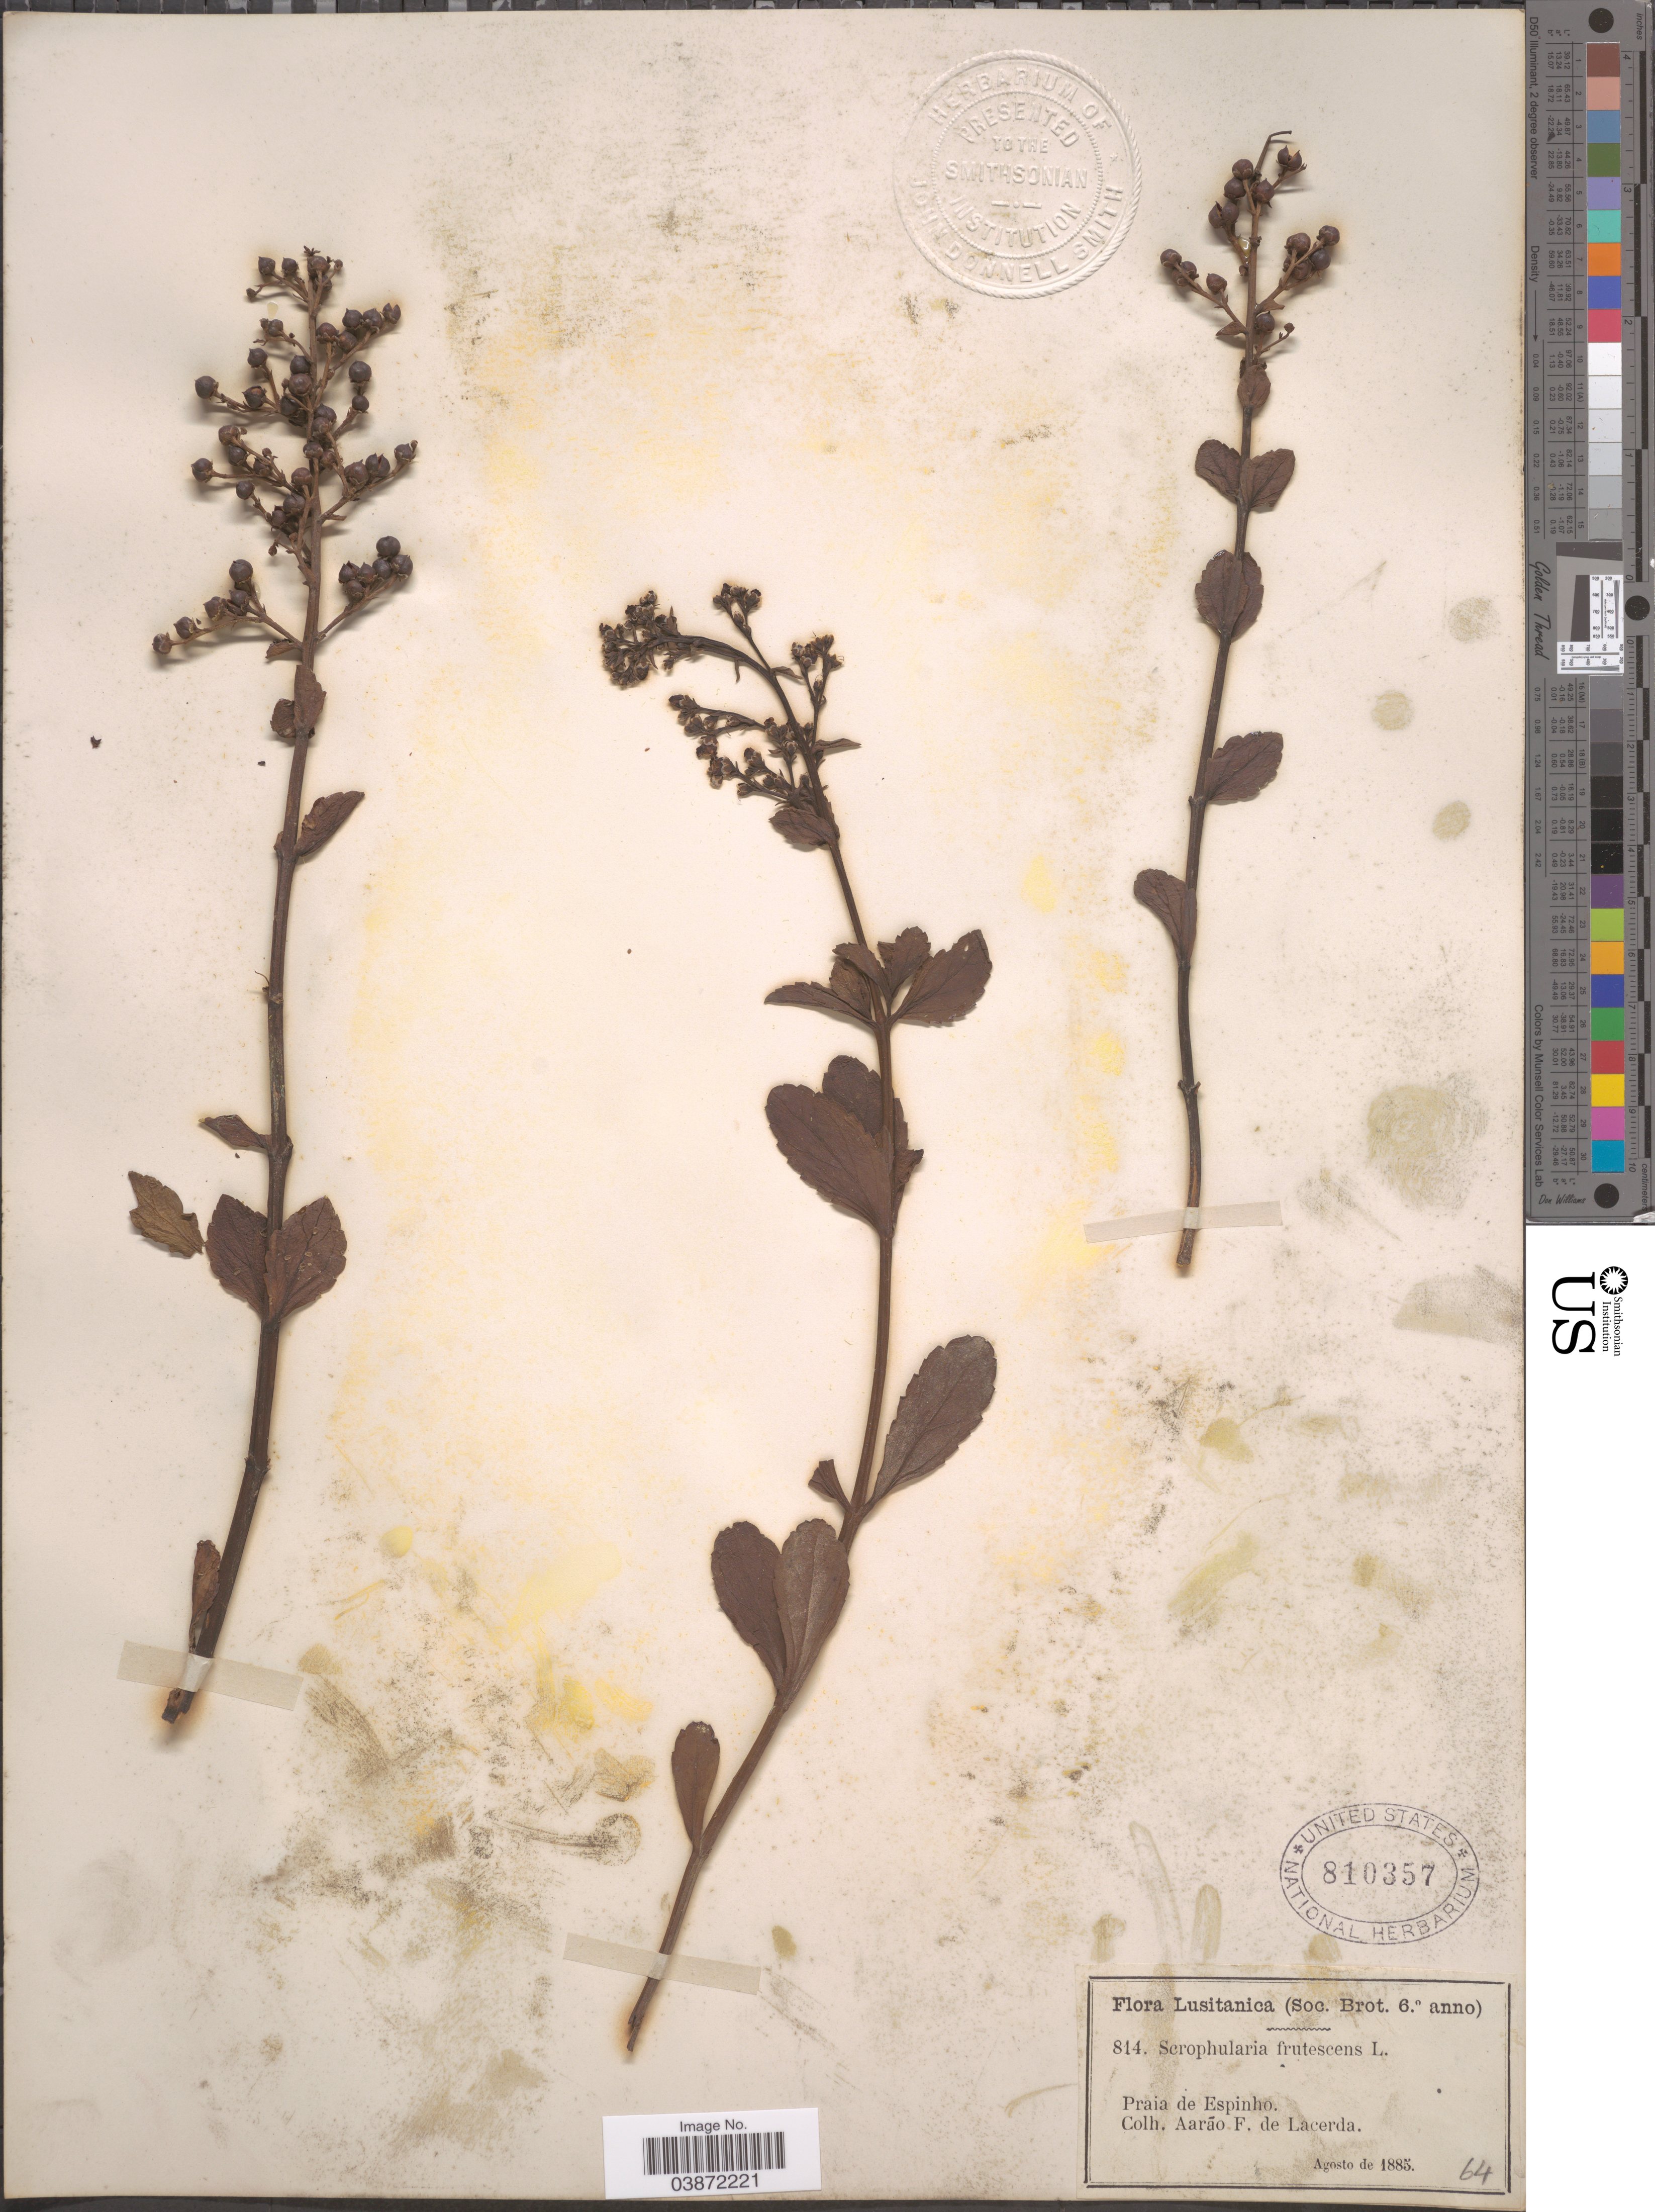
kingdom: Plantae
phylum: Tracheophyta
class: Magnoliopsida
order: Lamiales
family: Scrophulariaceae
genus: Scrophularia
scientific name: Scrophularia frutescens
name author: L.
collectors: A. F. de Lacerda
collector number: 814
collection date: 1885-08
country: Portugal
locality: Lusitanica. Praia de Espinho.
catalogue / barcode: US 810357